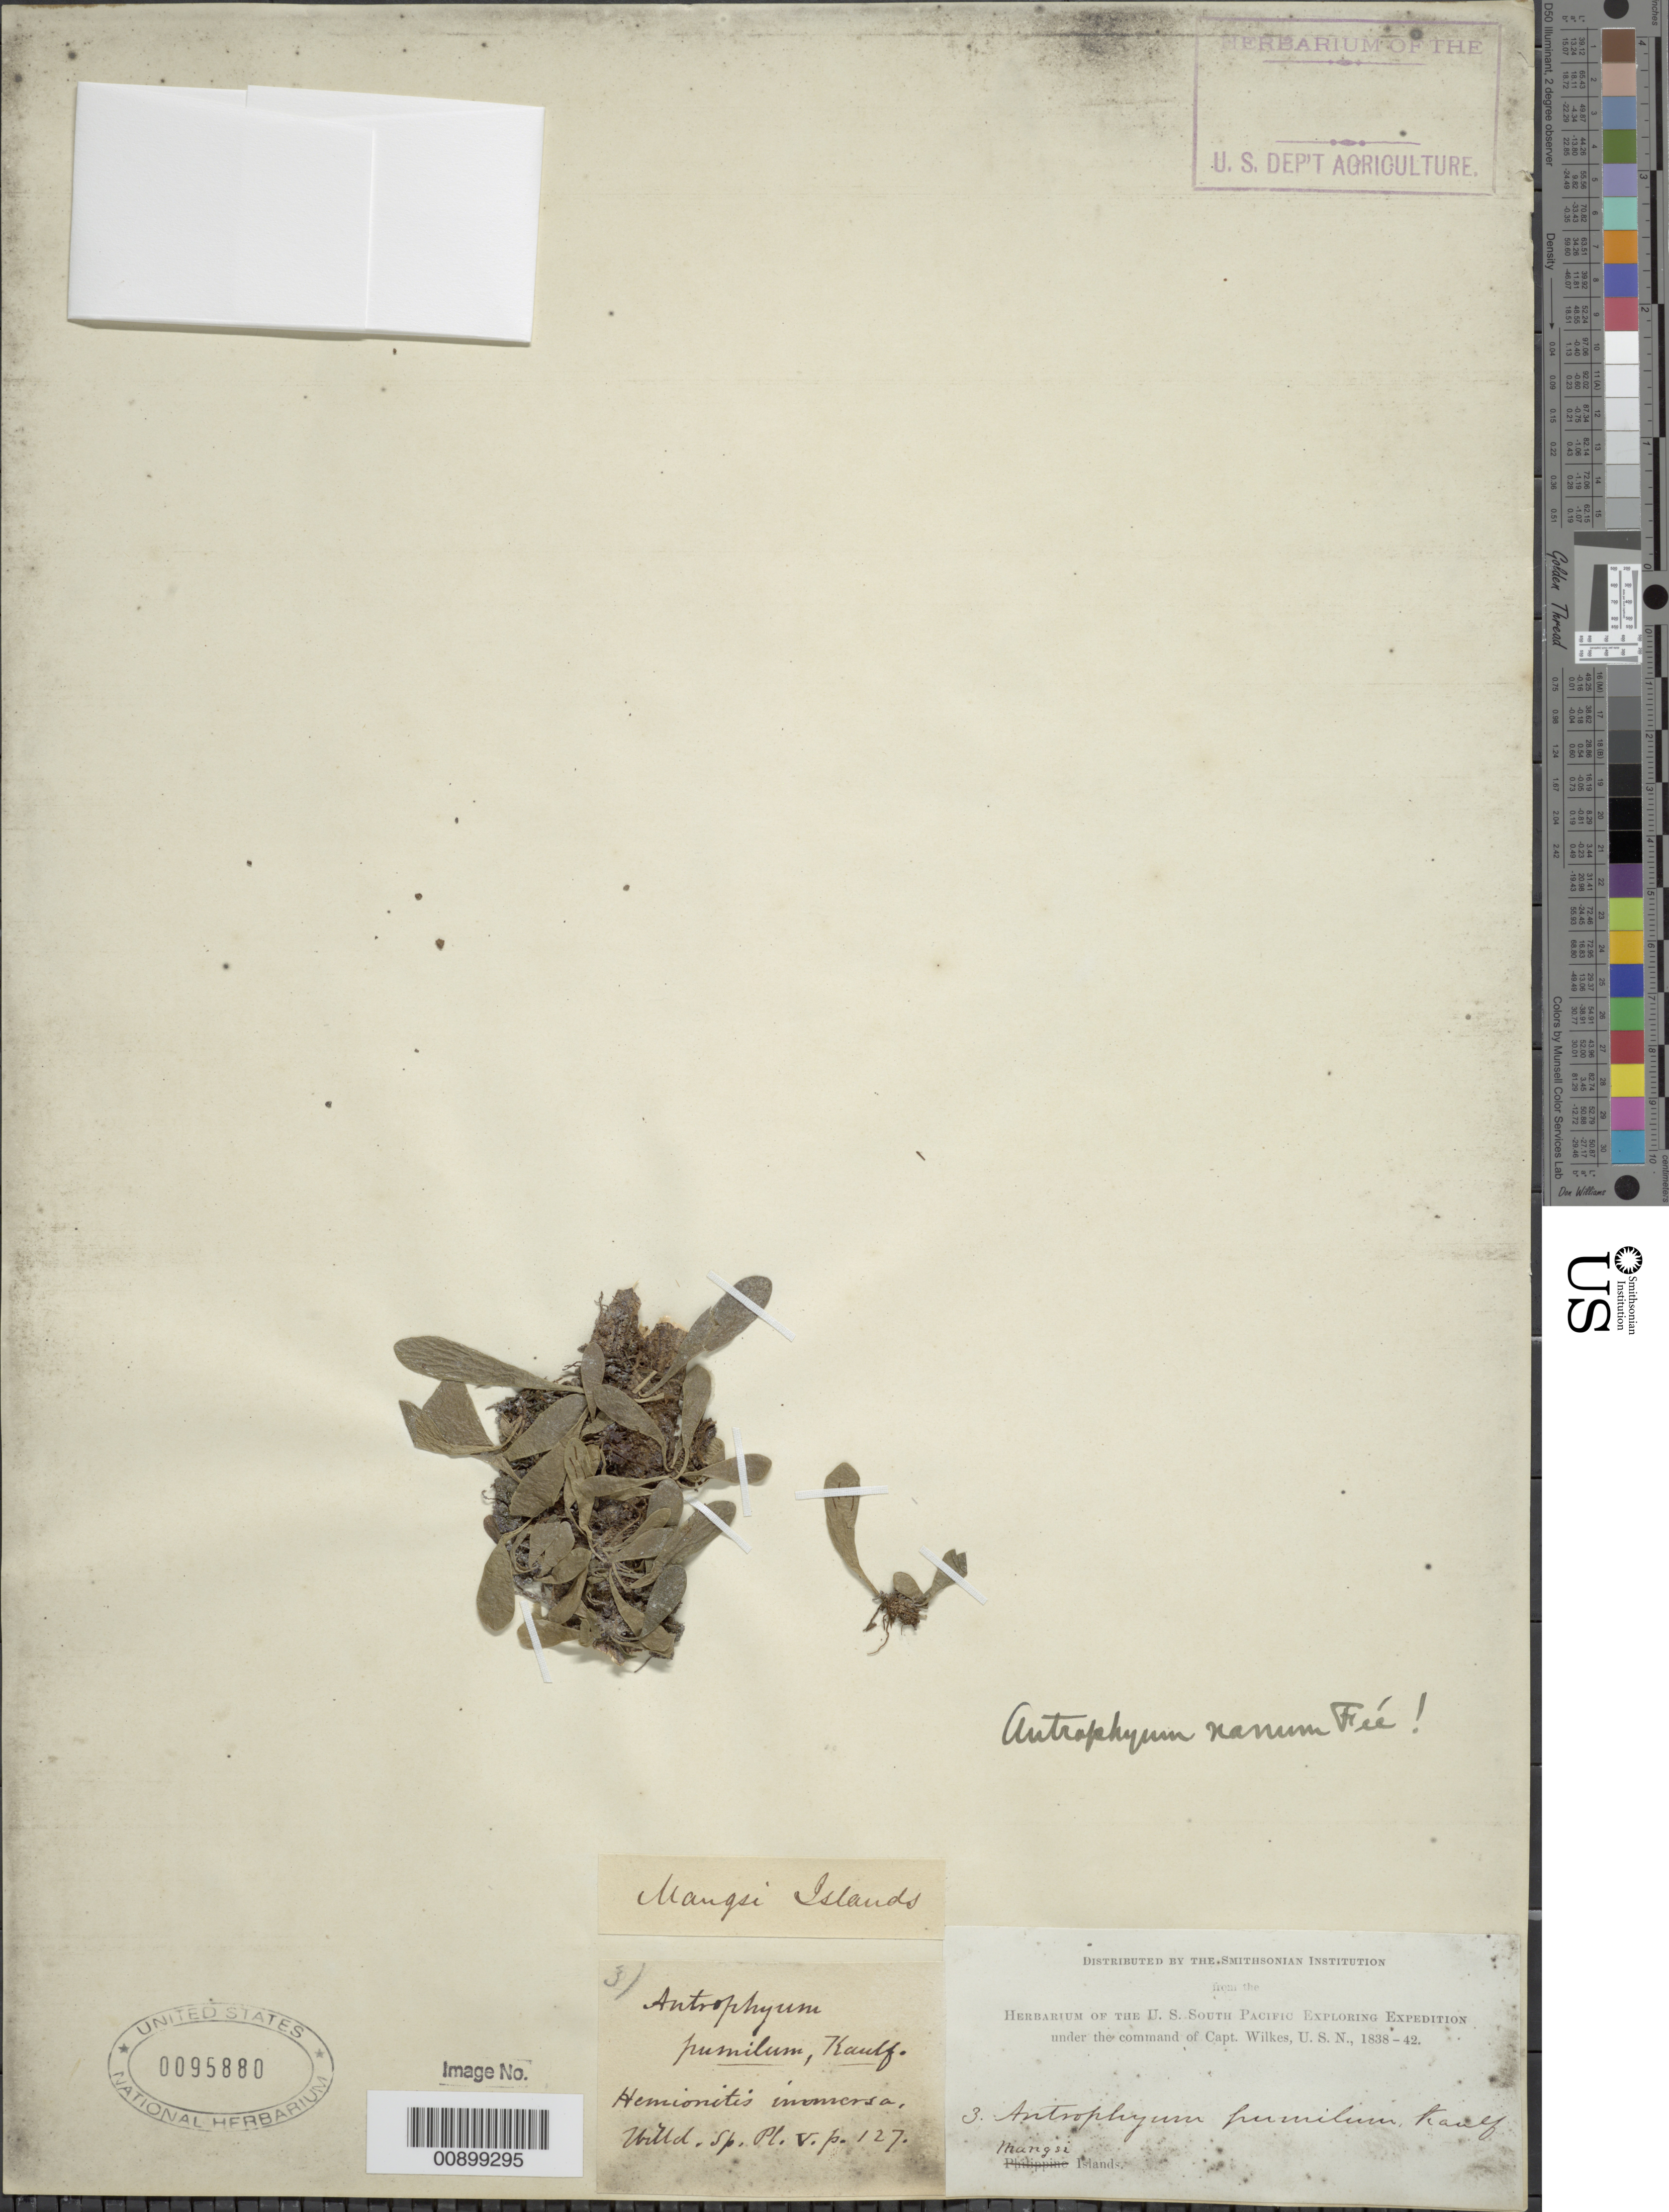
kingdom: Plantae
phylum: Tracheophyta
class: Polypodiopsida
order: Polypodiales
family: Pteridaceae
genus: Antrophyum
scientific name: Antrophyum nanum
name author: Fée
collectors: Wilkes Explor. Exped.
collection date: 1838/1842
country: Philippines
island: Mangsi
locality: Mangsi Islands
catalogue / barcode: US 95880